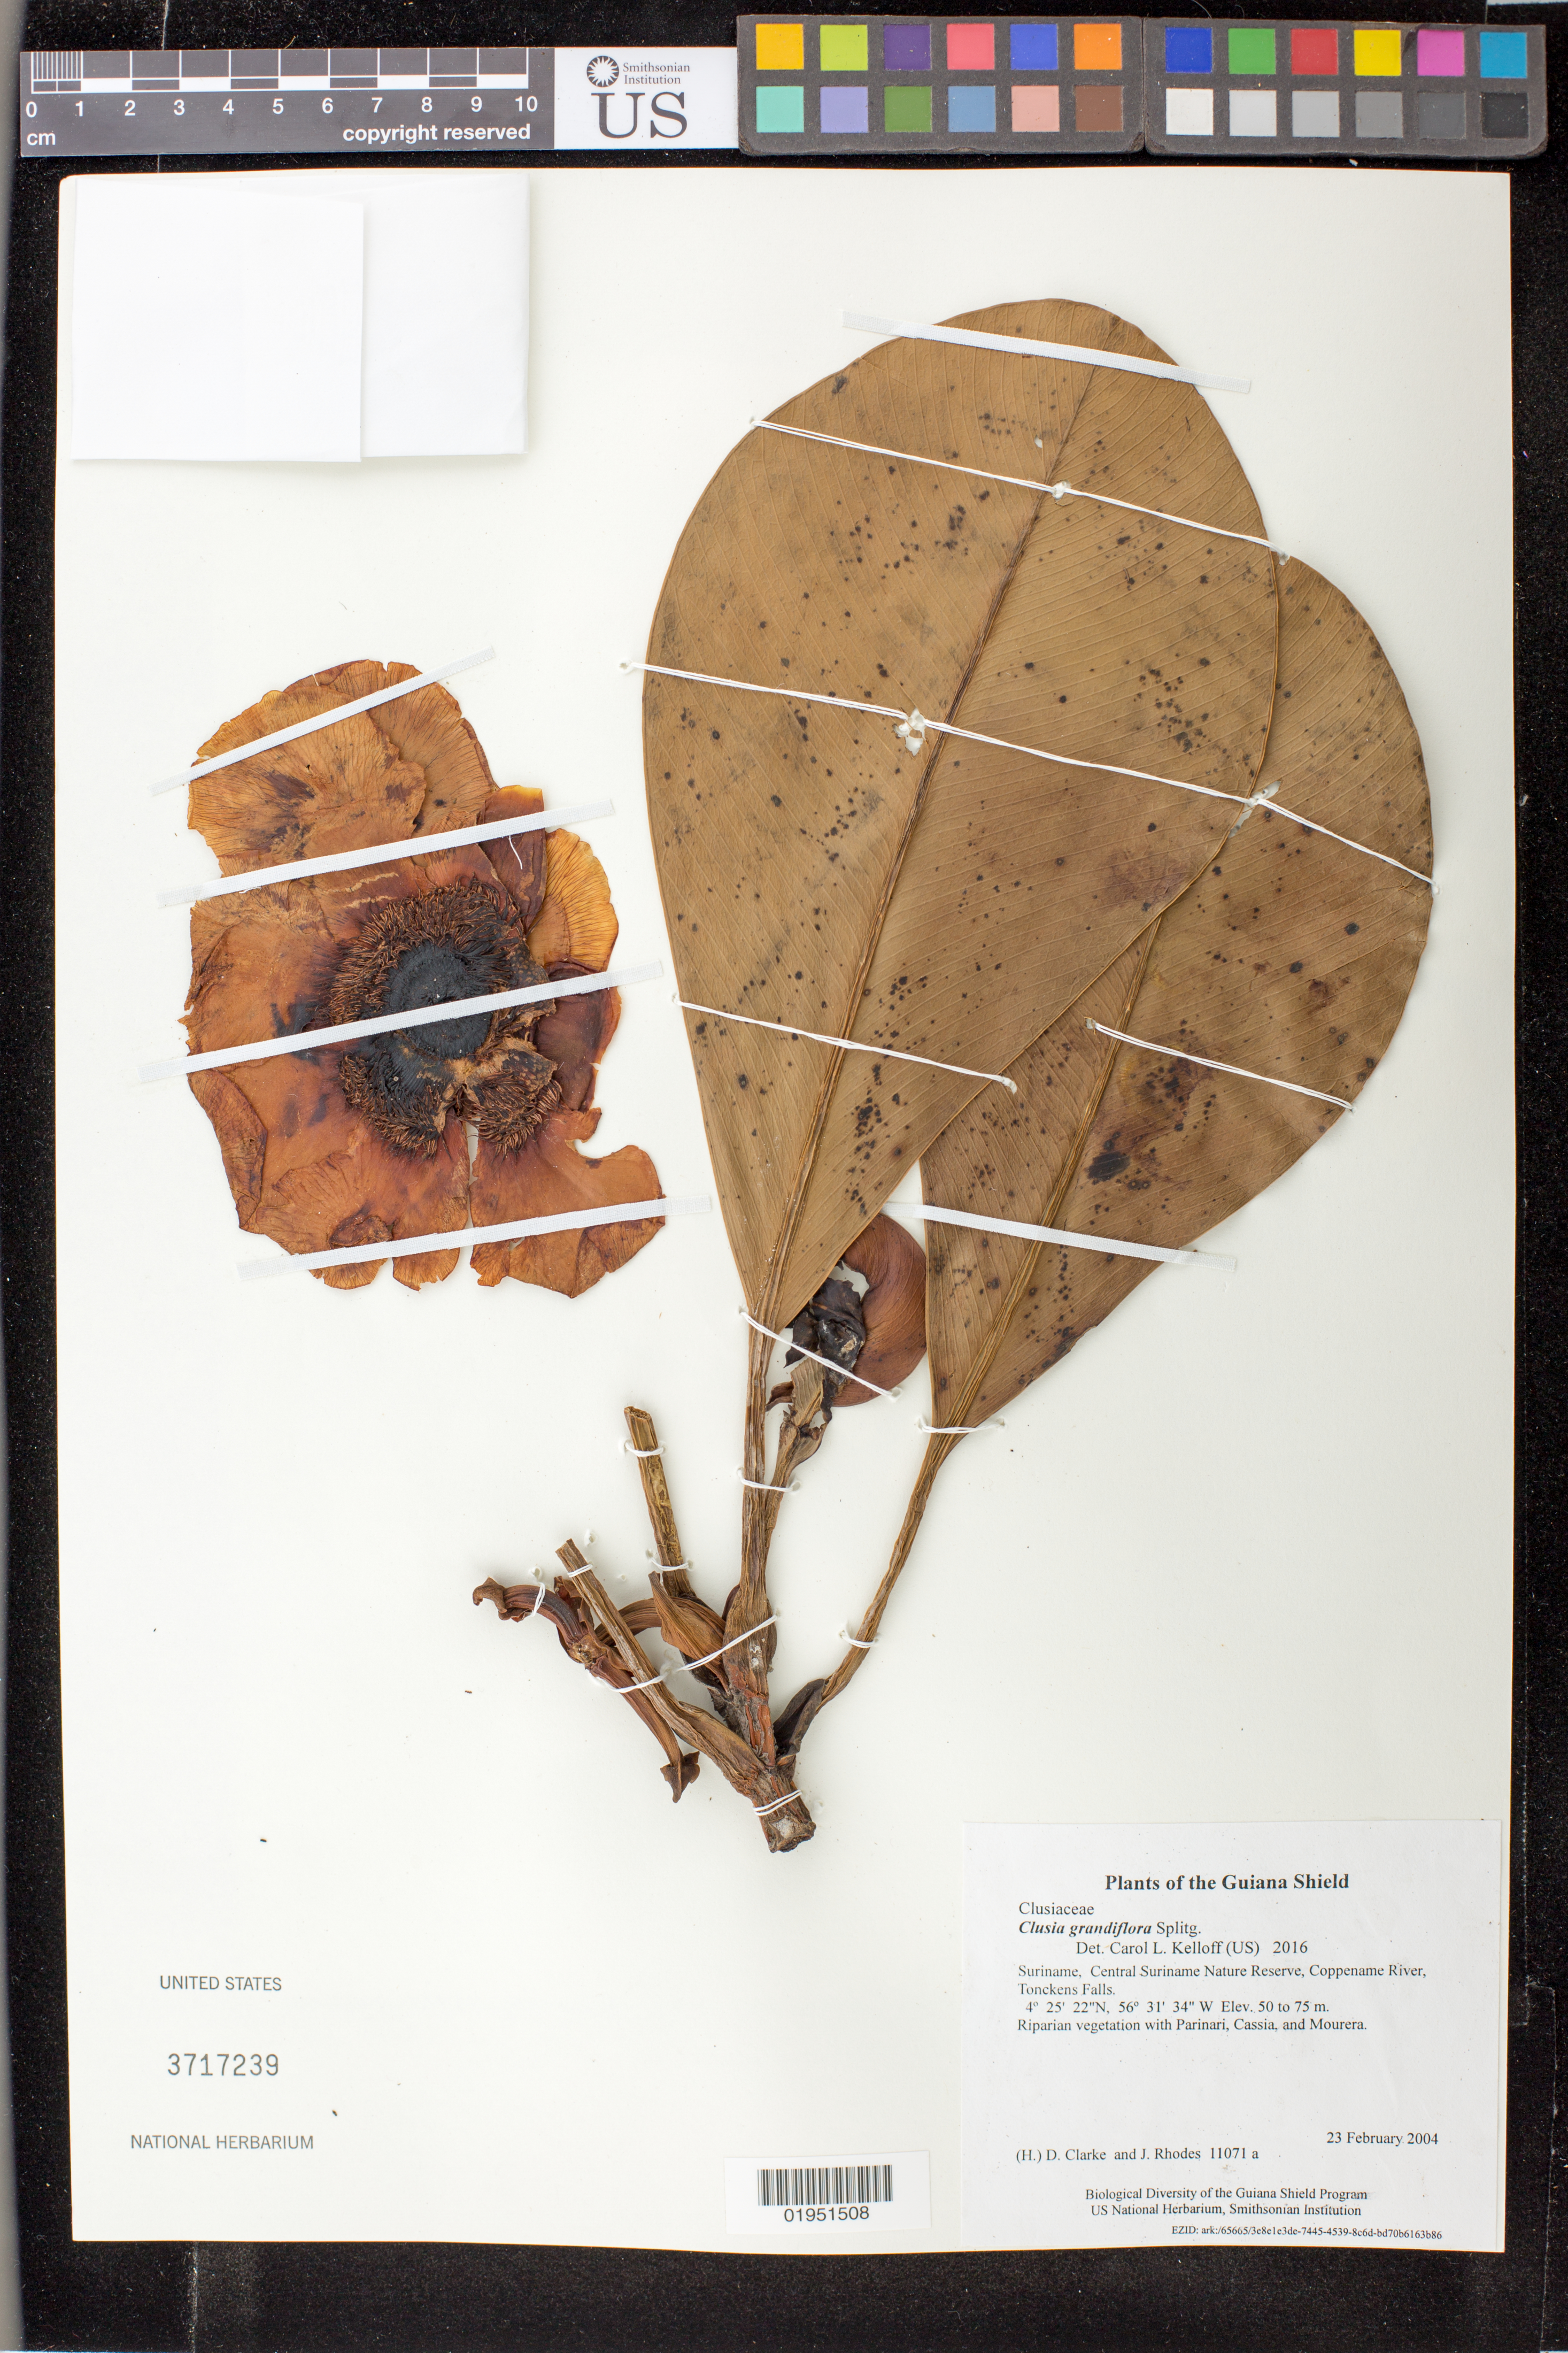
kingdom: Plantae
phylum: Tracheophyta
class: Magnoliopsida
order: Malpighiales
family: Clusiaceae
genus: Clusia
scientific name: Clusia grandiflora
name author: Splitg.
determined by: Kelloff, Carol L., (US), Smithsonian Institution - National Museum of Natural History (UNITED STATES)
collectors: H. D. Clarke & J. Rhodes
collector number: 11071 a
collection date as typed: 23 February 2004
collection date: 2004-02-23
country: Suriname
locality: Central Suriname Nature Reserve, Coppename River, Tonckens Falls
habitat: Riparian vegetation with Parinari, Cassia, and Mourera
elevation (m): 50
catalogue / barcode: US 3717239